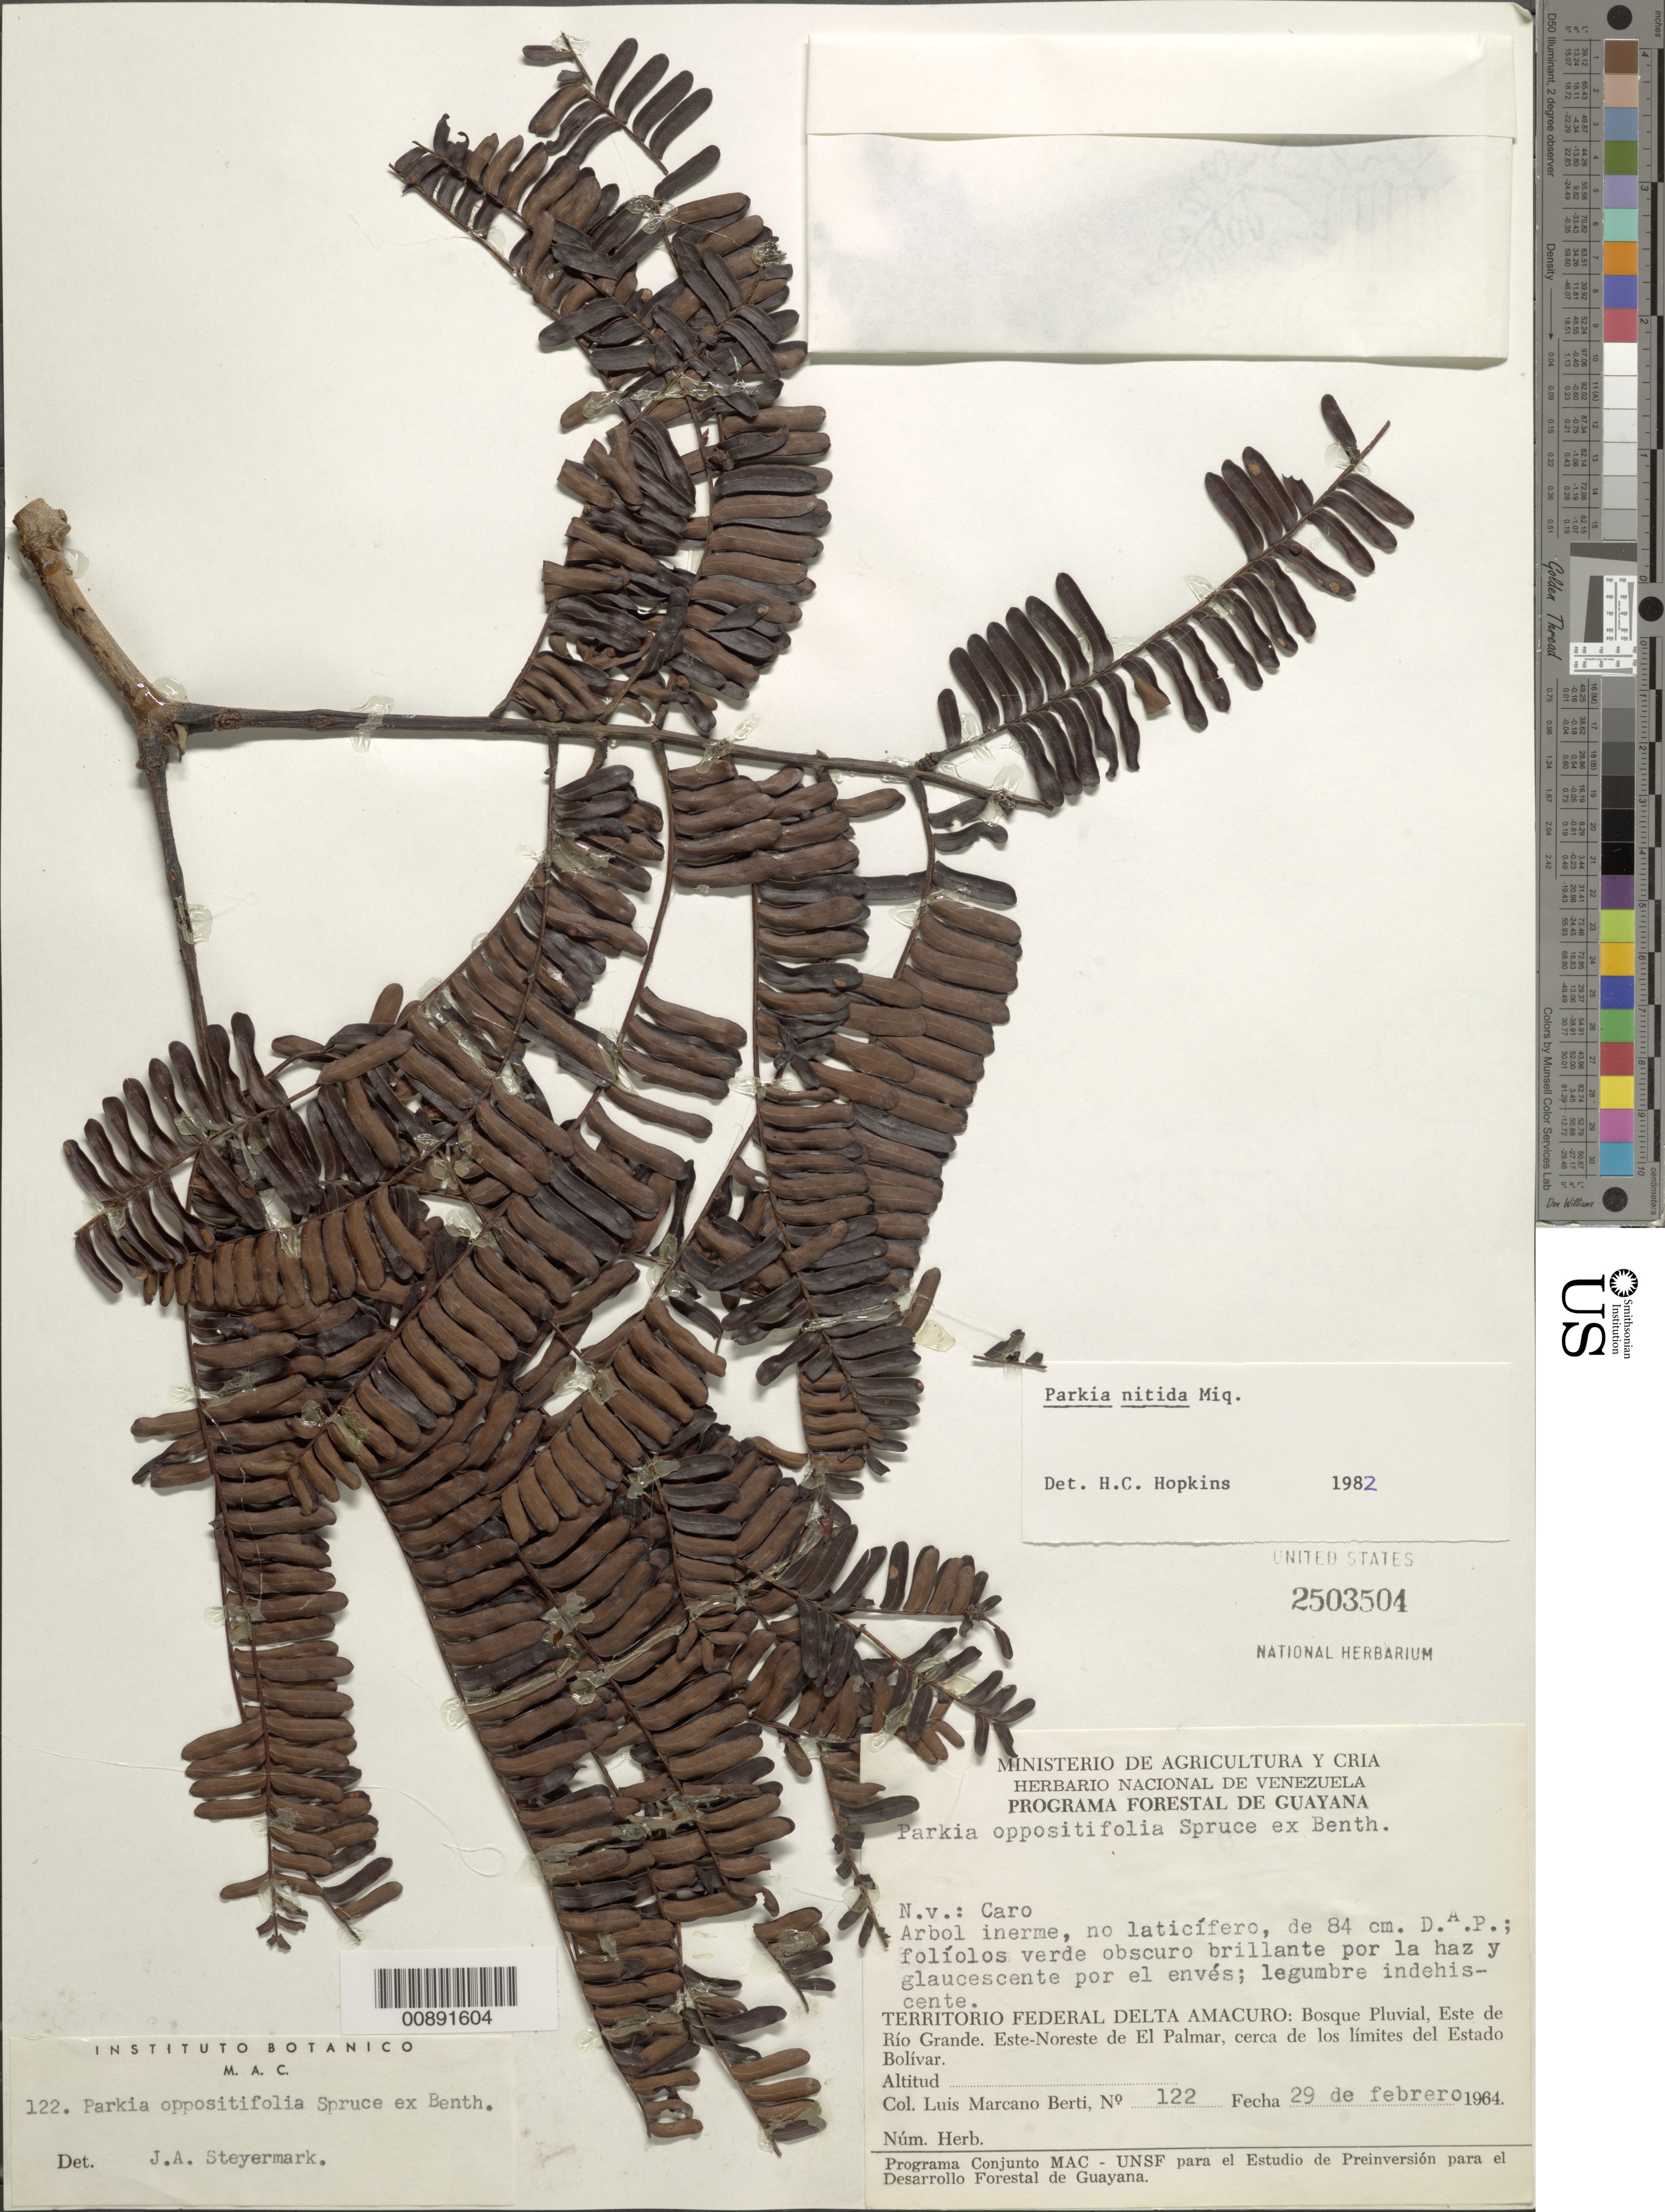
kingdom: Plantae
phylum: Tracheophyta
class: Magnoliopsida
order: Fabales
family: Fabaceae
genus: Parkia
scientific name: Parkia nitida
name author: Miq.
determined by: Hopkins, H. C.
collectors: L. Marcano-Berti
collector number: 122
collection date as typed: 29-Feb-64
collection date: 1964-02-29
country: Venezuela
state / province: Delta Amacuro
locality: Este de Río Grande, ENE de El Palmar, cerca de los limites del Estado Bolívar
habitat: Bosque pluvial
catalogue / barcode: US 2503504